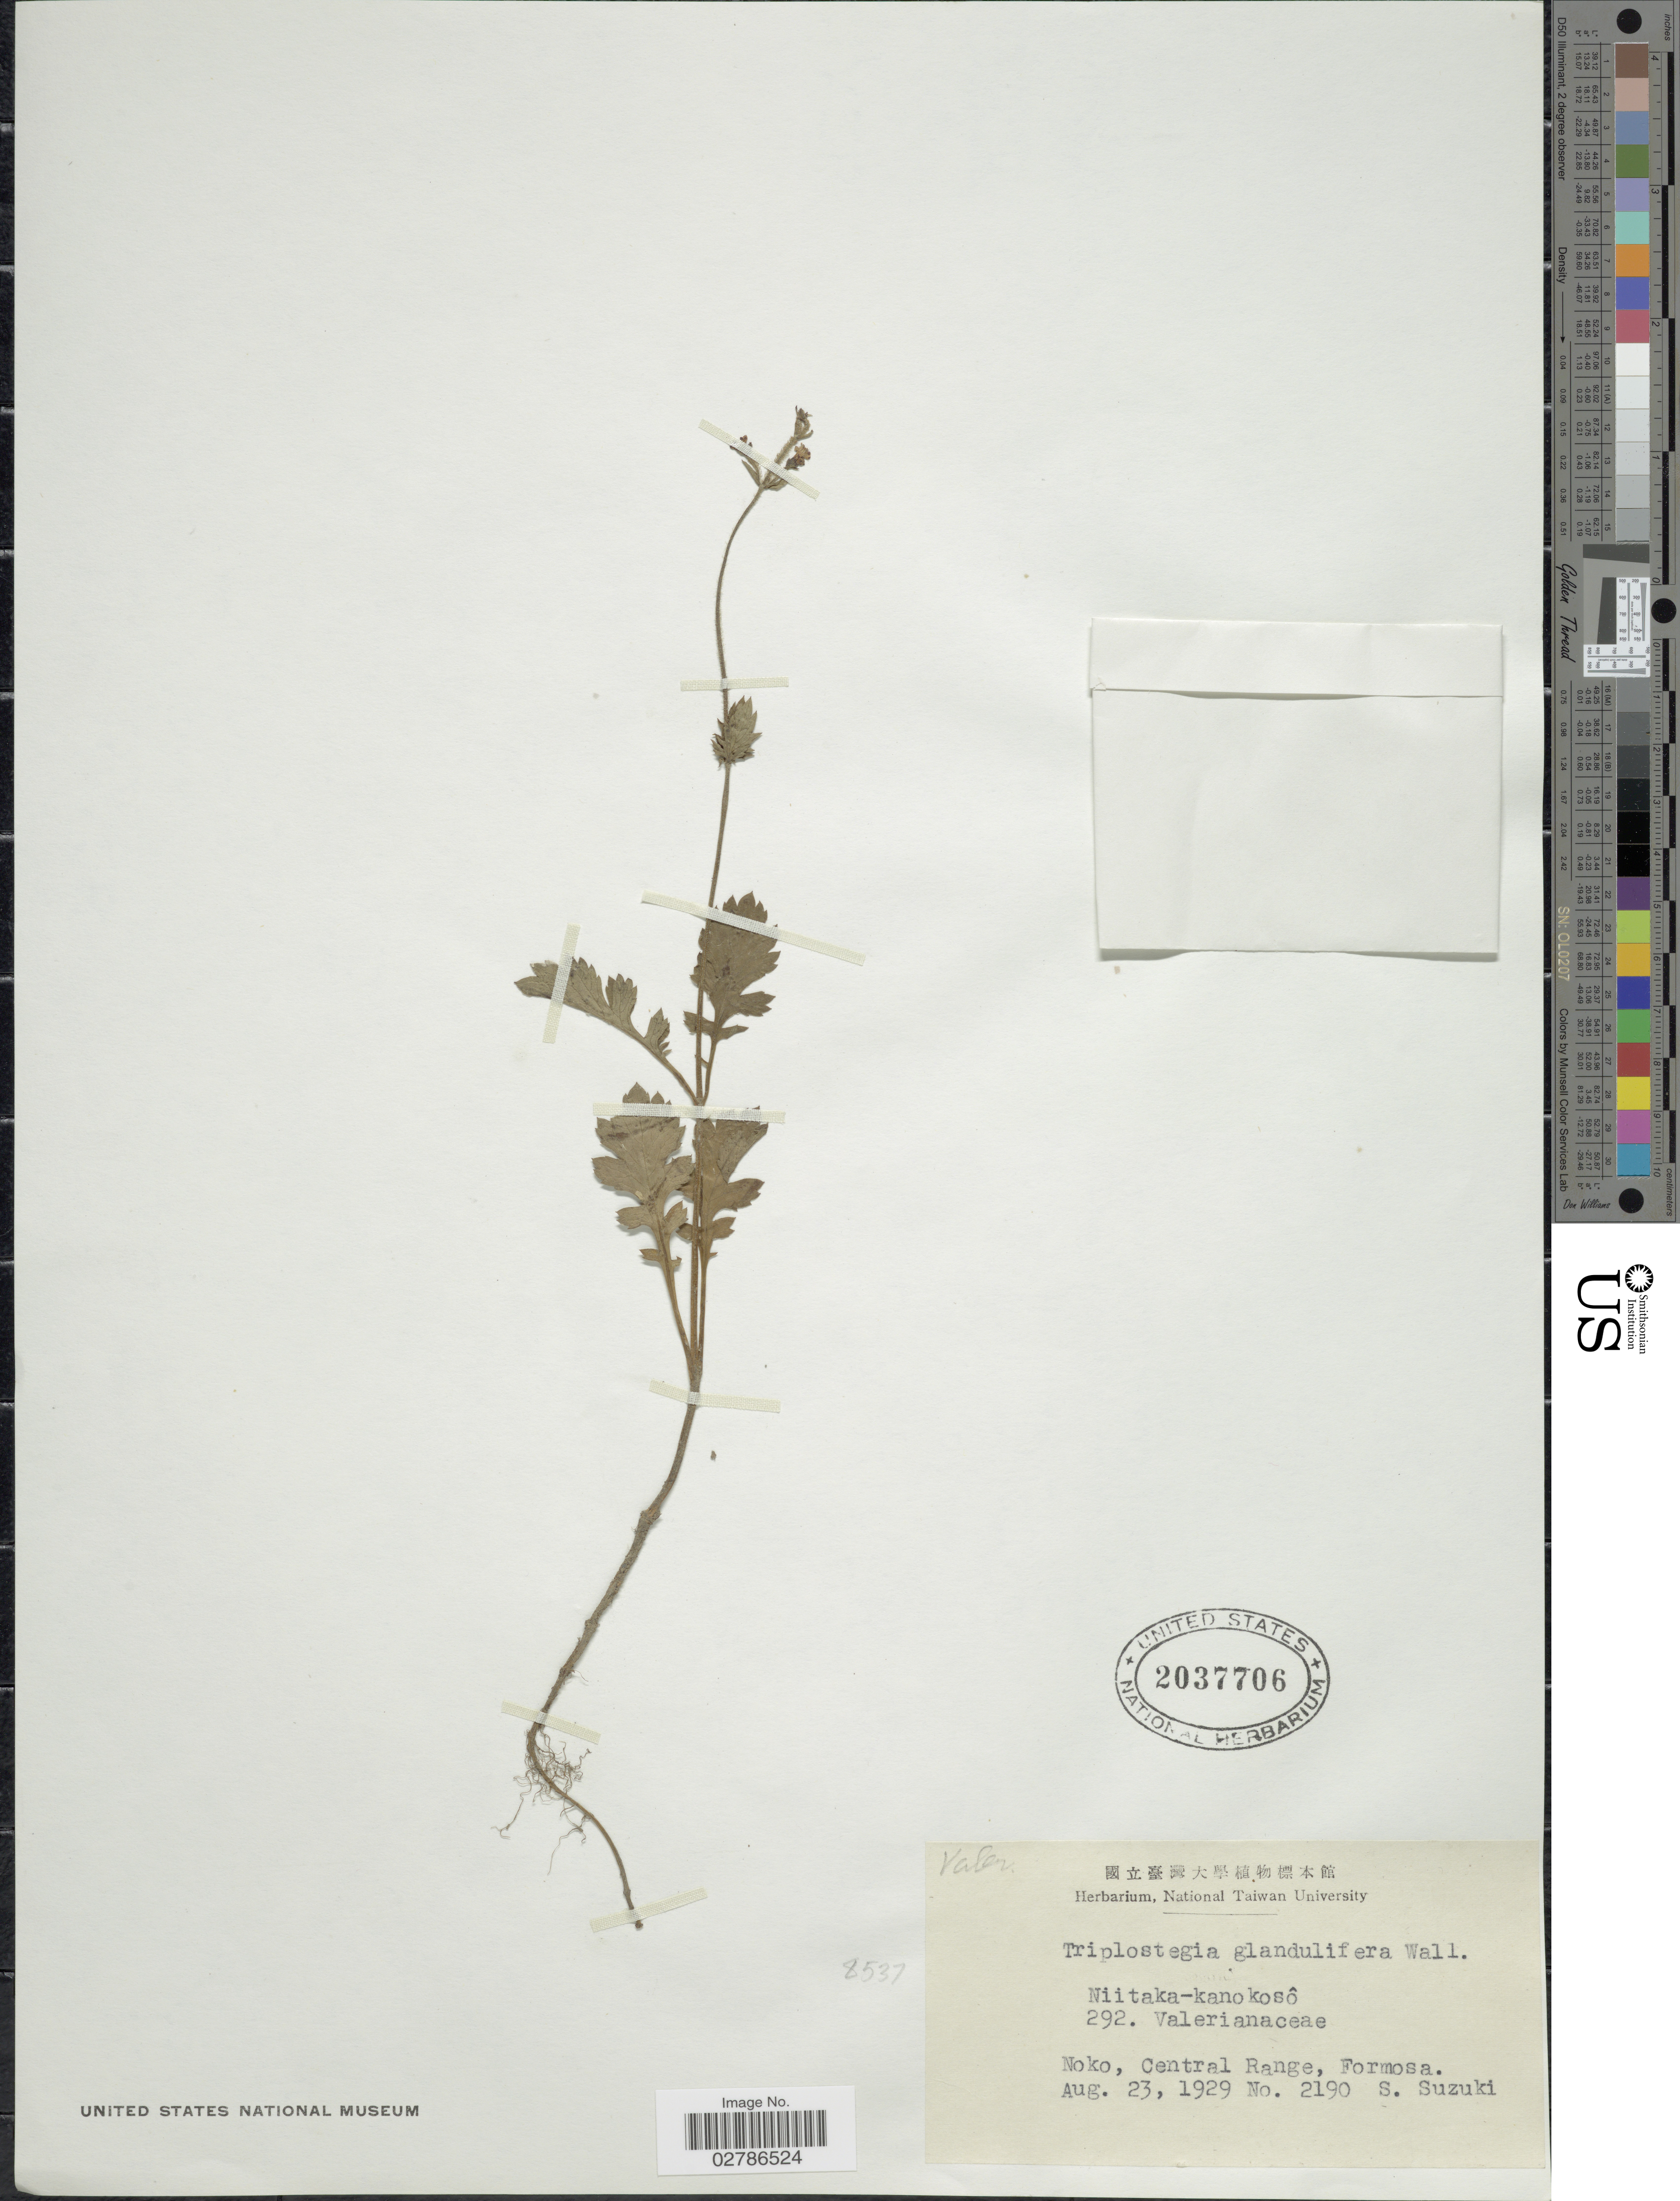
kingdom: Plantae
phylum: Tracheophyta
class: Magnoliopsida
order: Dipsacales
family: Caprifoliaceae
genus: Triplostegia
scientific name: Triplostegia glandulifera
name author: Wall. ex DC.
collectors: S. Suzuki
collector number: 2190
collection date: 1929-08-23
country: Taiwan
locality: Noko, Central Range, Formosa.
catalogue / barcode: US 2037706